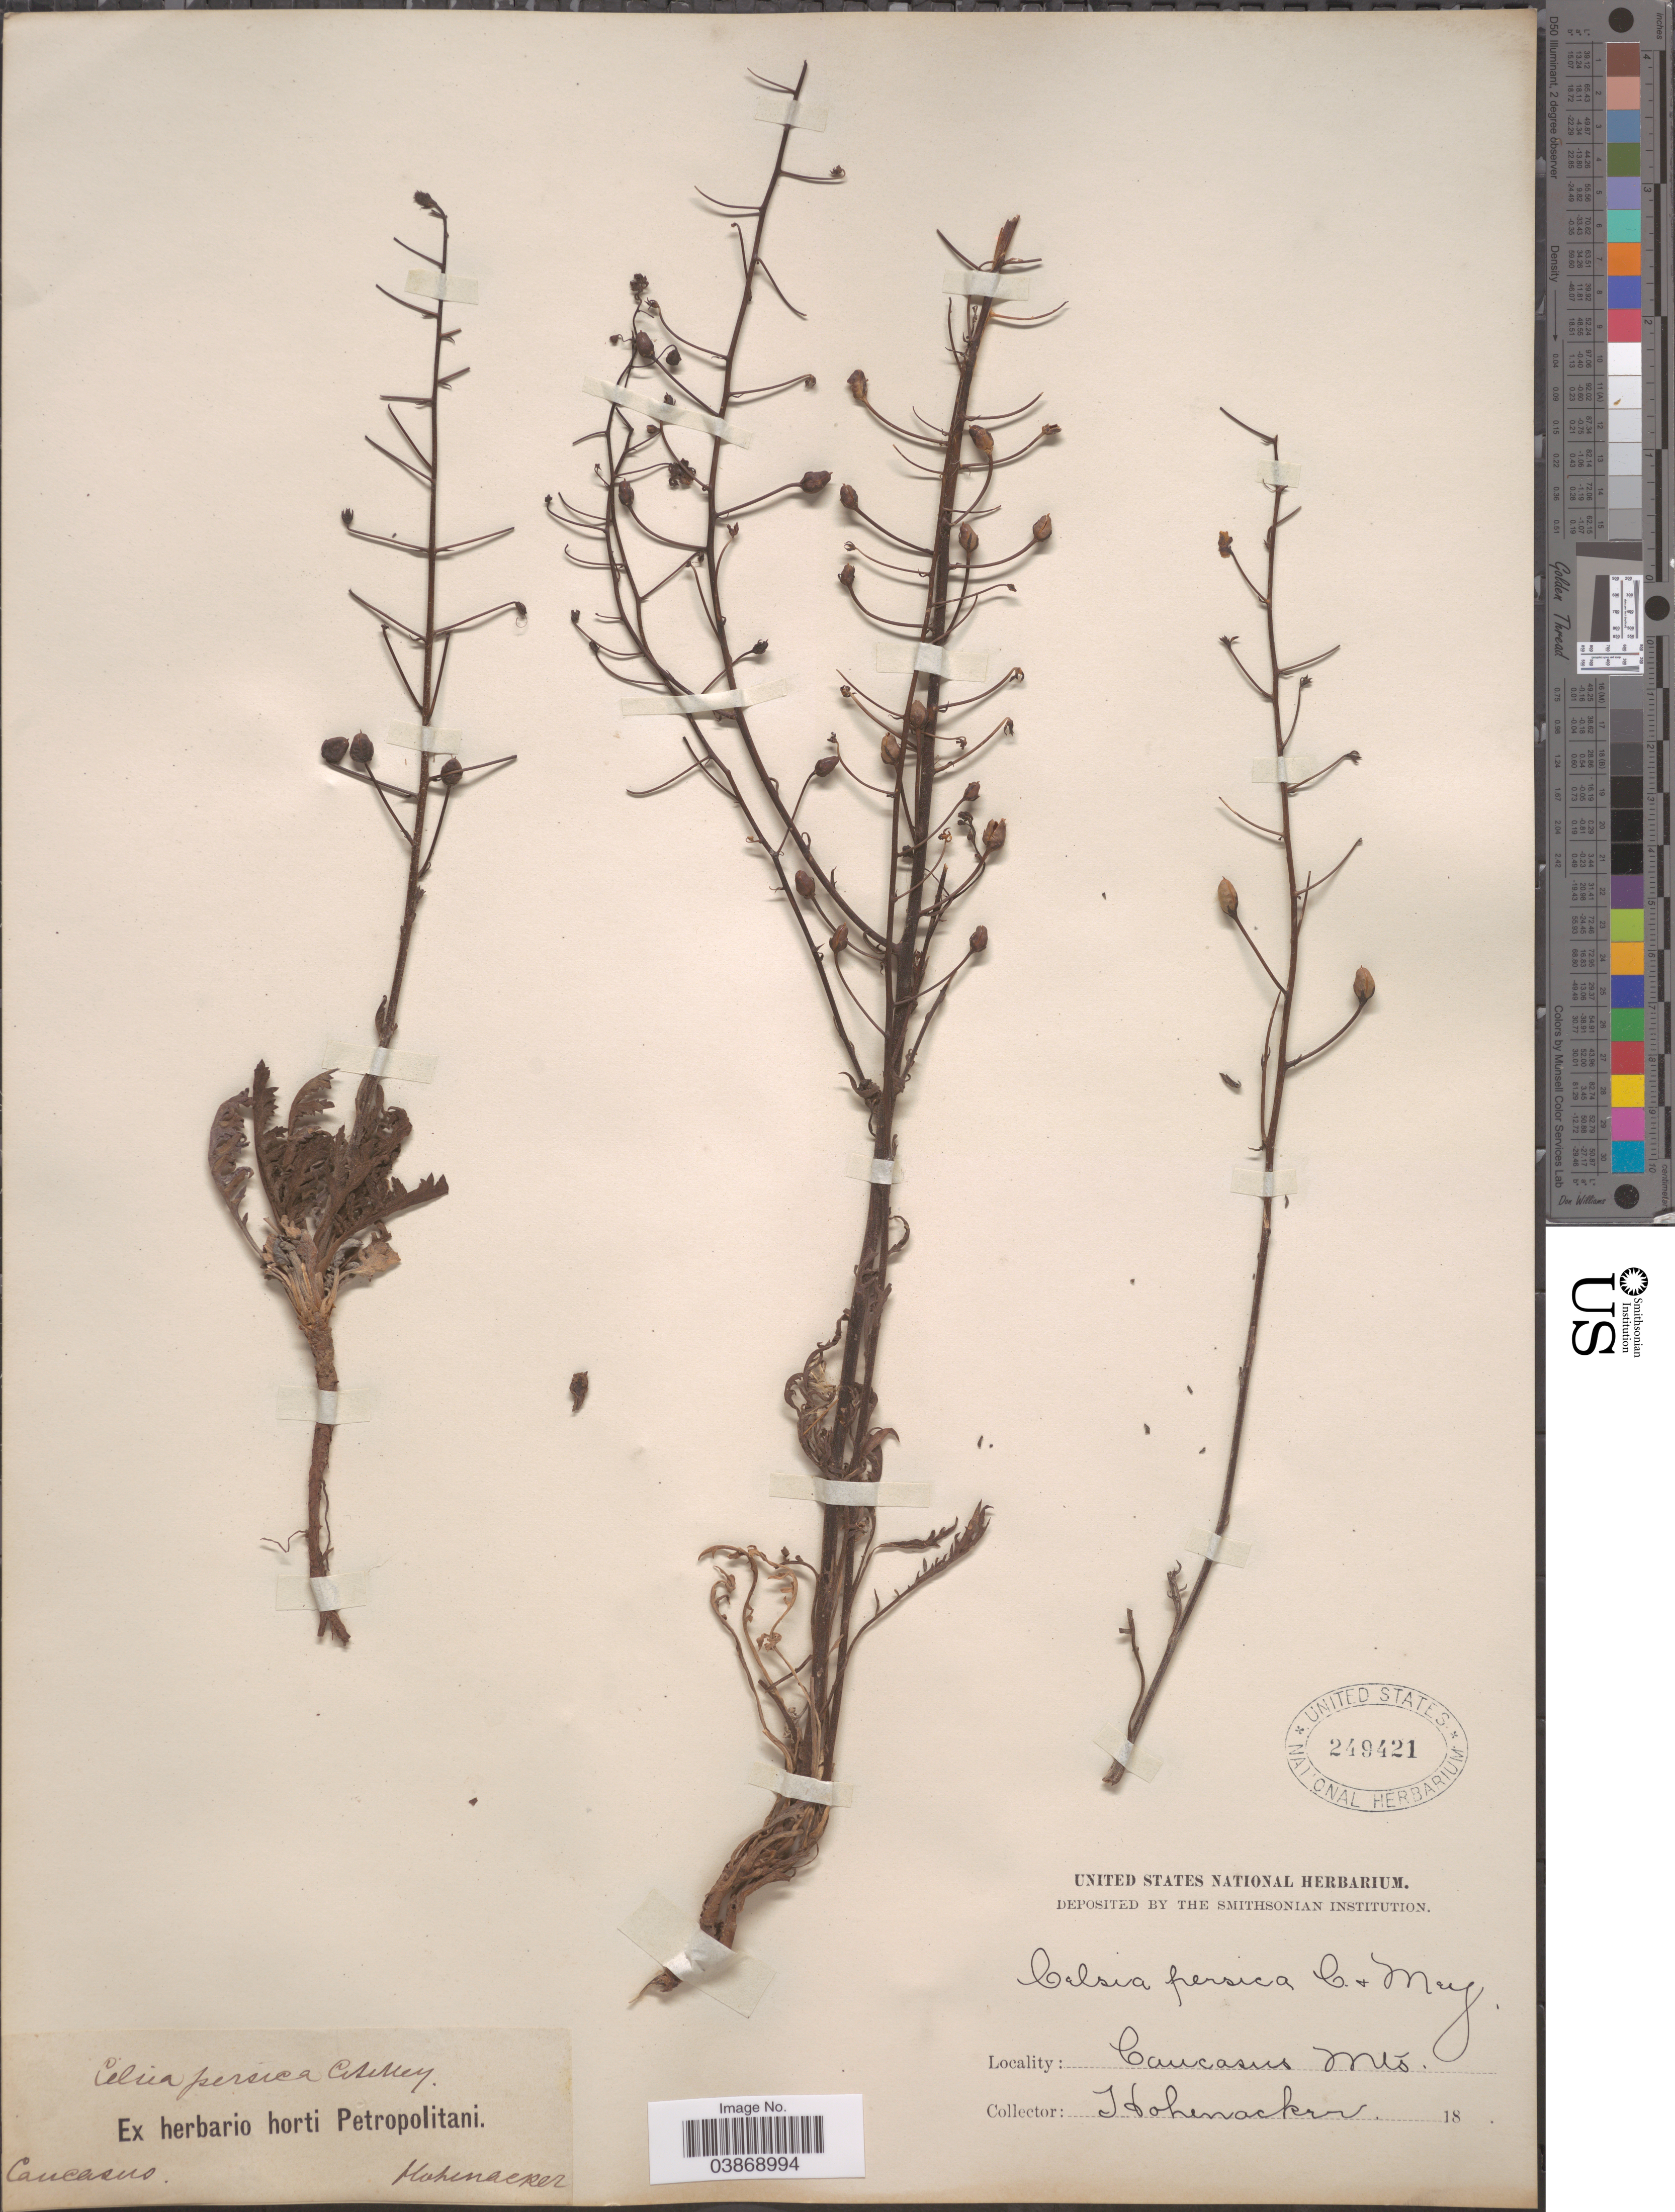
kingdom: Plantae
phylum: Tracheophyta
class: Magnoliopsida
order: Lamiales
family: Scrophulariaceae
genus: Celsia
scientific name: Celsia persica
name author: C.A. Mey.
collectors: Hohenacker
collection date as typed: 18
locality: Caucasus Mts.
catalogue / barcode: US 249421